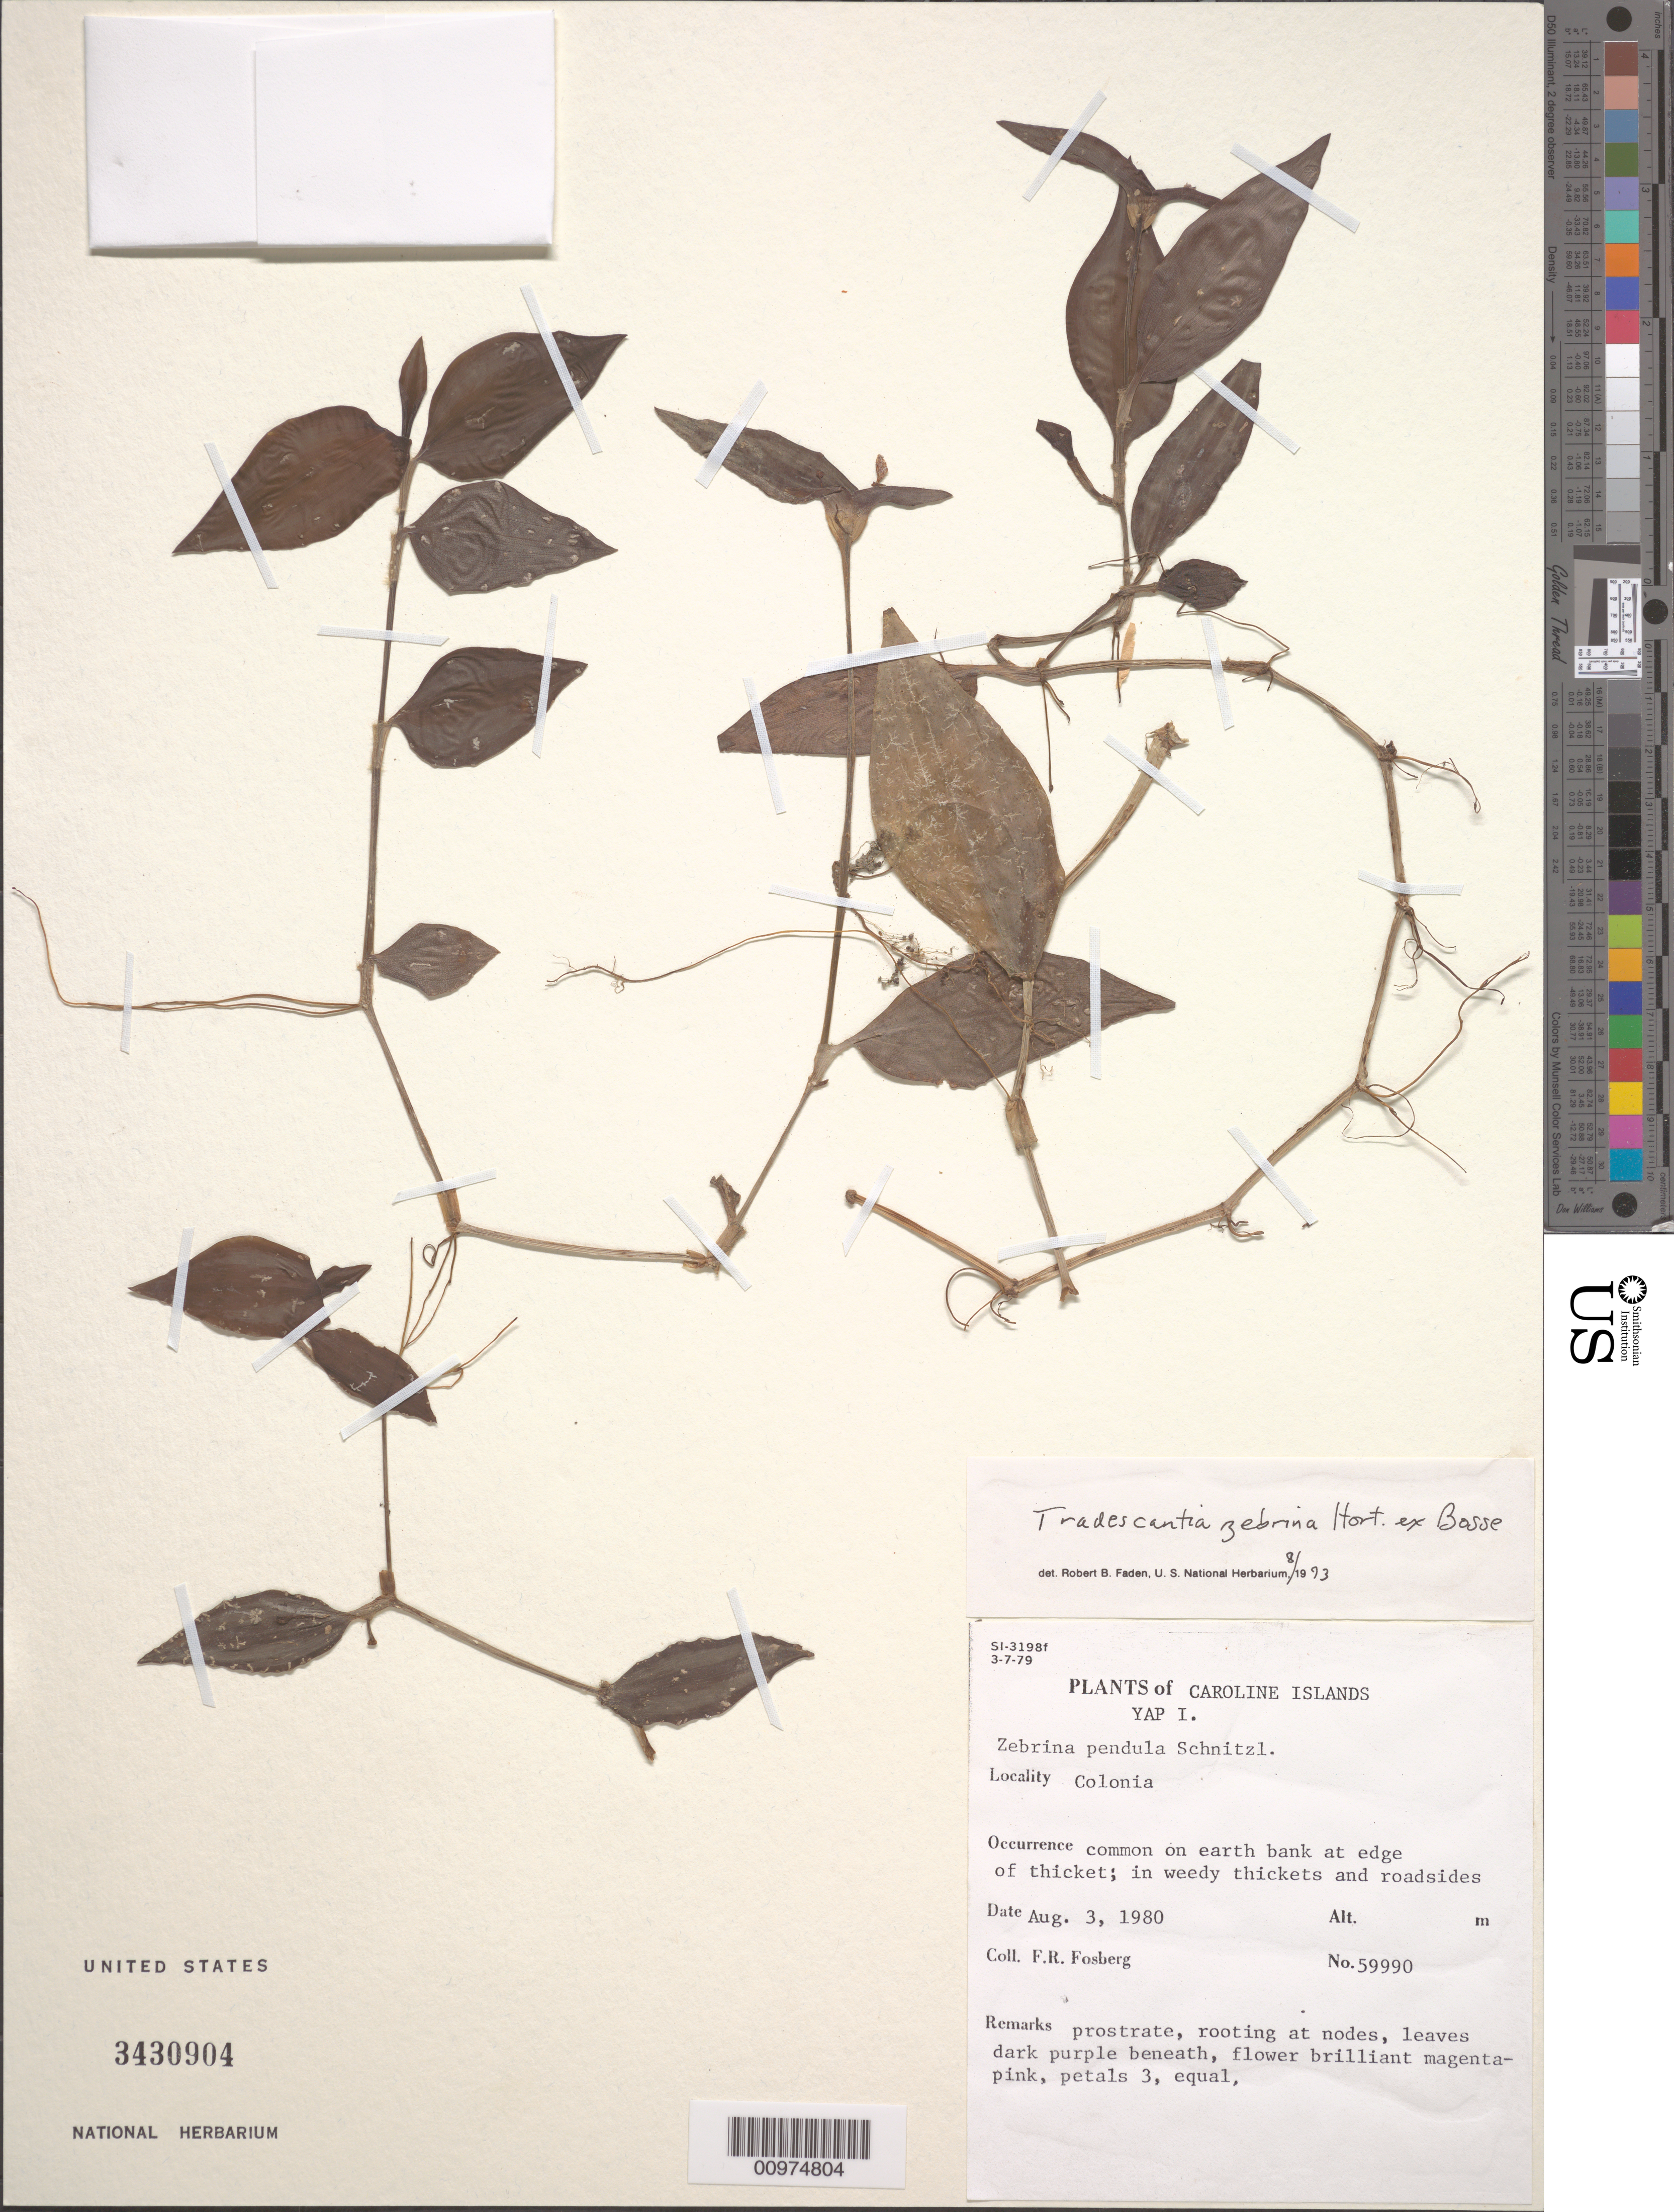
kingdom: Plantae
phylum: Tracheophyta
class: Liliopsida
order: Commelinales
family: Commelinaceae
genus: Tradescantia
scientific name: Tradescantia zebrina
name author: Bosse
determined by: Faden, Robert B., (US), Smithsonian Institution - National Museum of Natural History (UNITED STATES)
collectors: F. R. Fosberg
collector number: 59990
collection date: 1980-08-03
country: Micronesia, Federated States of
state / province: Truk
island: Truk (Chuuk) Is.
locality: Colonia [Kolonia]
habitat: common on earth bank at edge of thicket; in weedy thickets and roadsides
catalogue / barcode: US 3430904